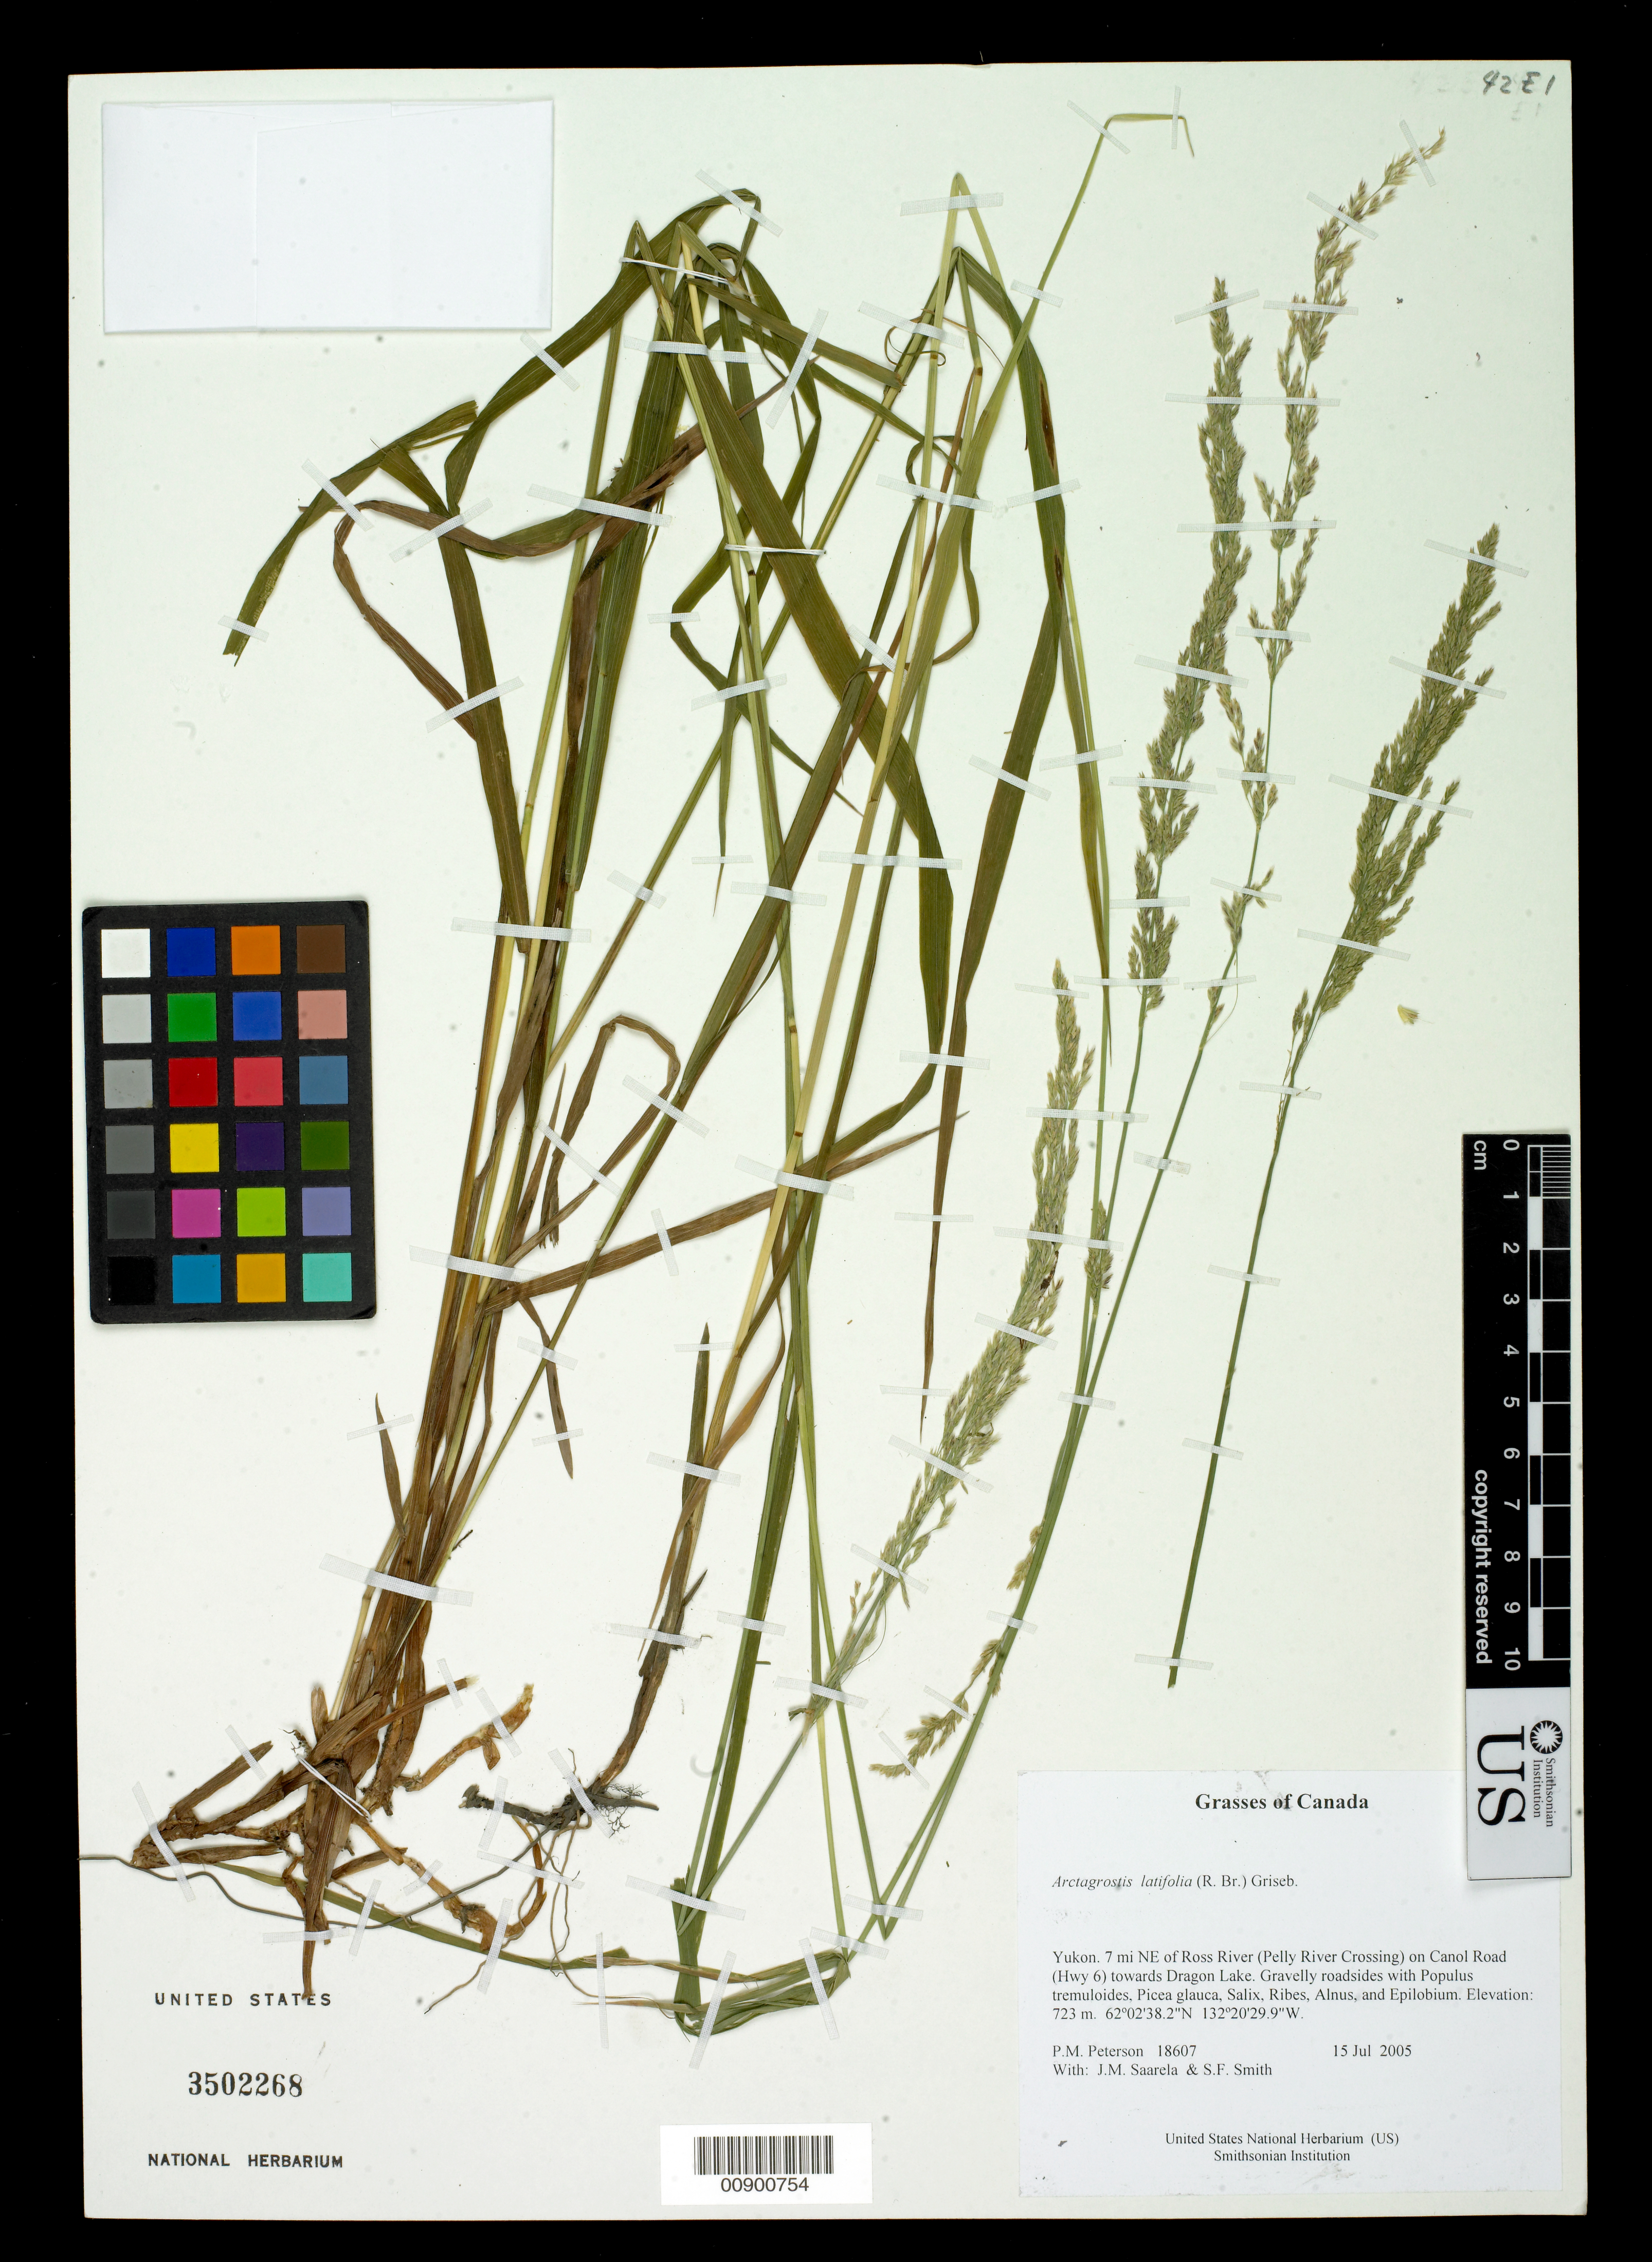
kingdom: Plantae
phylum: Tracheophyta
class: Liliopsida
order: Poales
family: Poaceae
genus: Arctagrostis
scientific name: Arctagrostis latifolia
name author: (R. Br.) Griseb.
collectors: P. M. Peterson, J. Saarela & S.F. Smith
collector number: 18607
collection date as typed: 15 Jul 2004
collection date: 2004-07-15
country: Canada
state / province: Yukon Territory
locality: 7 mi NE of Ross River (Pelly River Crossing) on Canol Road (Hwy 6) towards Dragon Lake. Gravelly roadsides with Populus tremuloides, Picea glauca, Salix, Ribes, Alnus, and Epilobium.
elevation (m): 723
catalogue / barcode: US 3502268